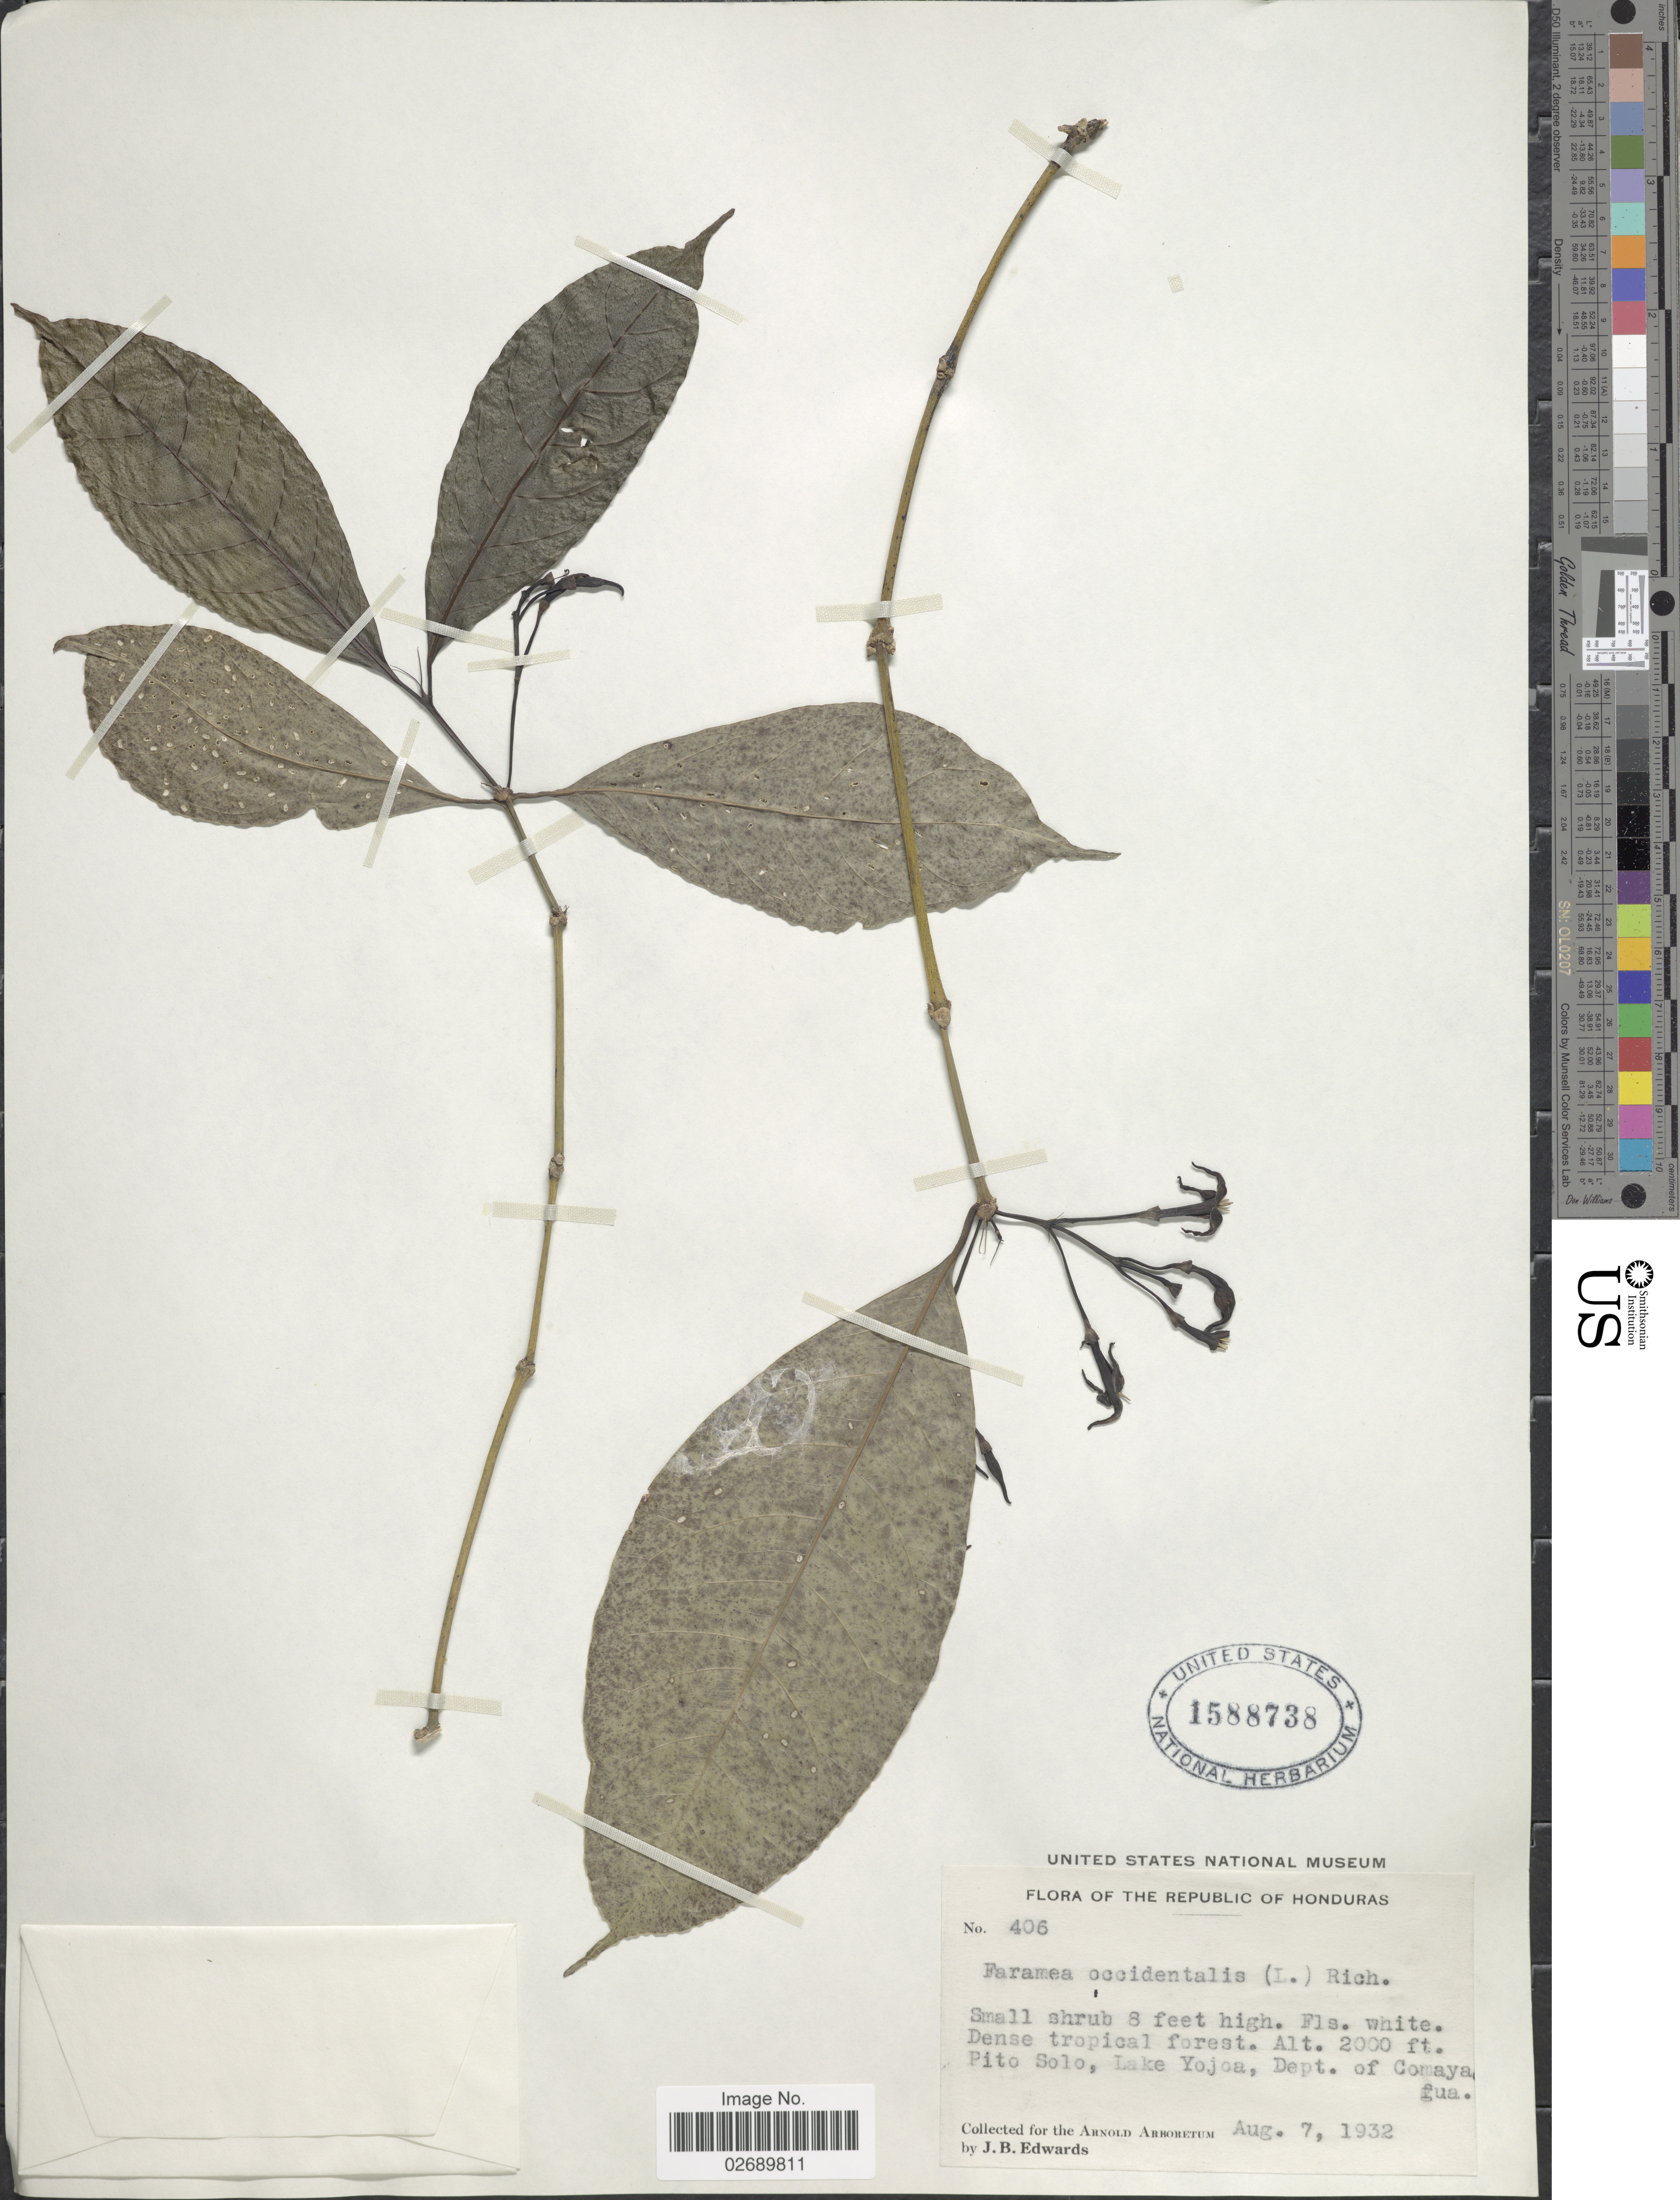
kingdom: Plantae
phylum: Tracheophyta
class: Magnoliopsida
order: Gentianales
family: Rubiaceae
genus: Faramea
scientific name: Faramea occidentalis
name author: (L.) A. Rich.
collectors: J. B. Edwards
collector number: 406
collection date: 1932-08-07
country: Honduras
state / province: Comayagua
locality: Pito Solo, Lake Yojoa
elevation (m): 610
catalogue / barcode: US 1588738